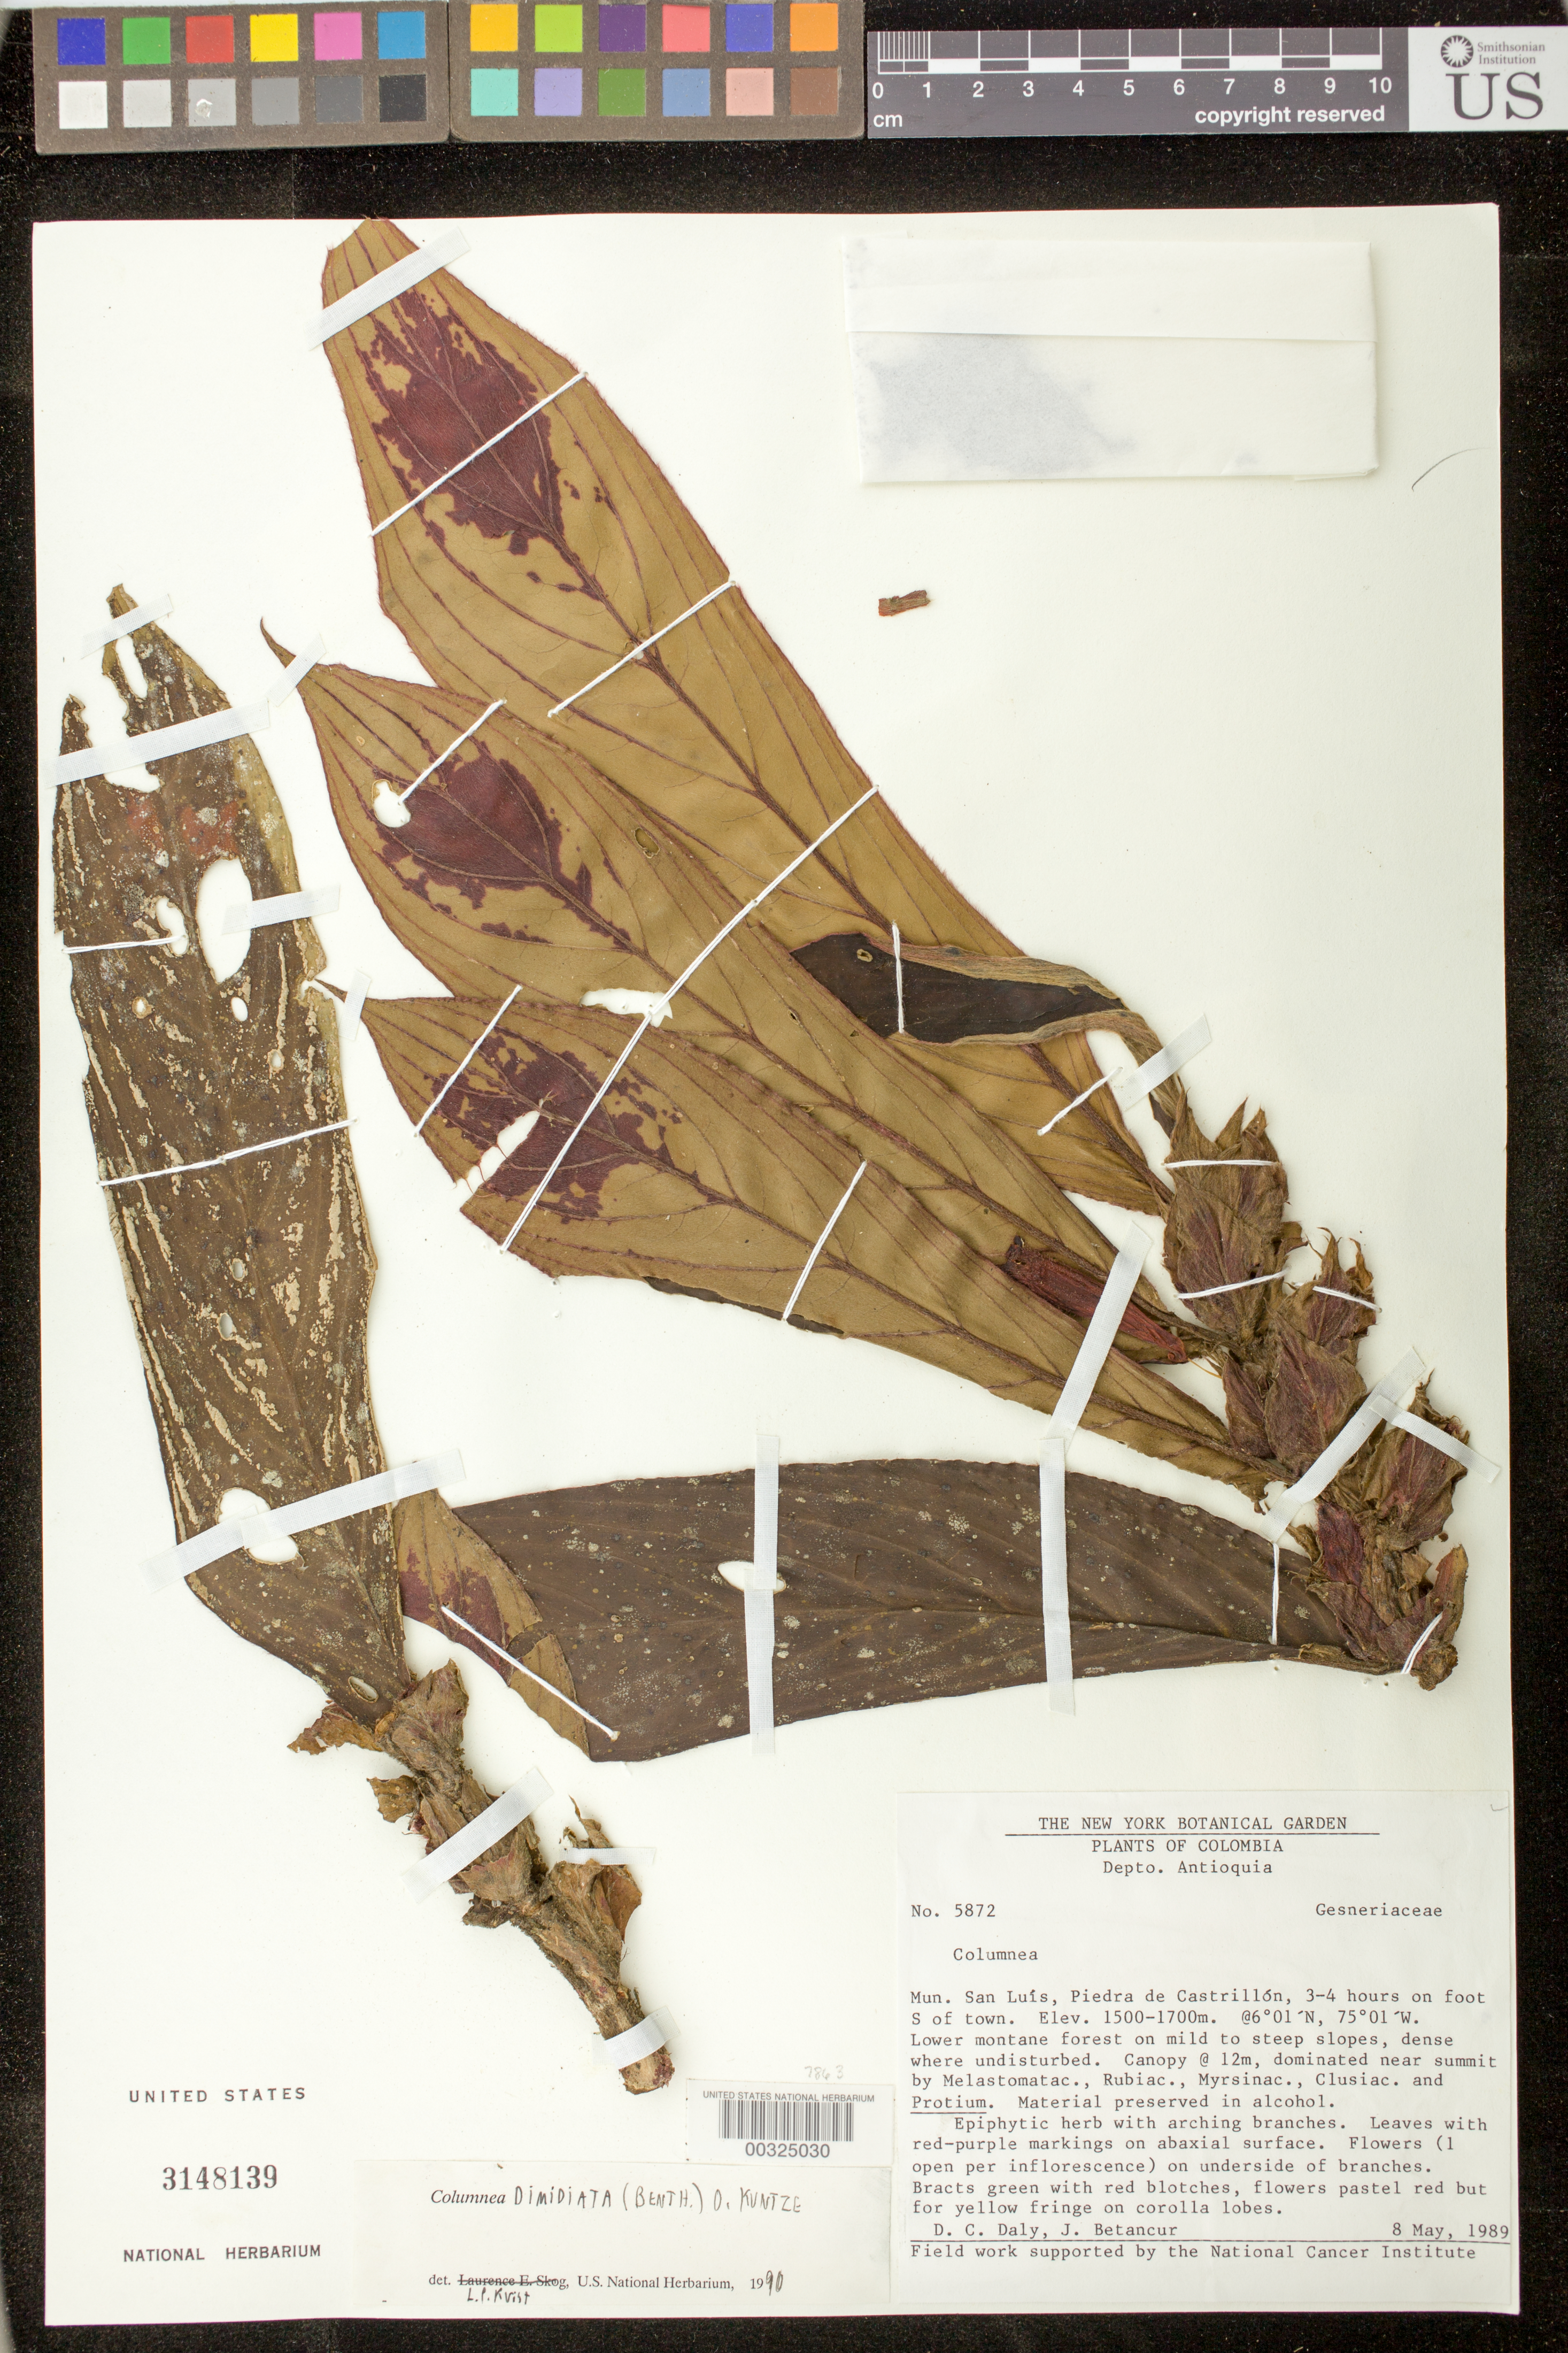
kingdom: Plantae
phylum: Tracheophyta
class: Magnoliopsida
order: Lamiales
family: Gesneriaceae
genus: Columnea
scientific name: Columnea dimidiata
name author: (Benth.) Kuntze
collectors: D. C. Daly & J. C. Betancur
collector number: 5872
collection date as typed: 08 May 1989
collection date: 1989-05-08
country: Colombia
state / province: Antioquia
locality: Mun. of San Luis, Piedra de Castrillon, 3-4 hrs on foot S of town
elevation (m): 1500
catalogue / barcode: US 3148139